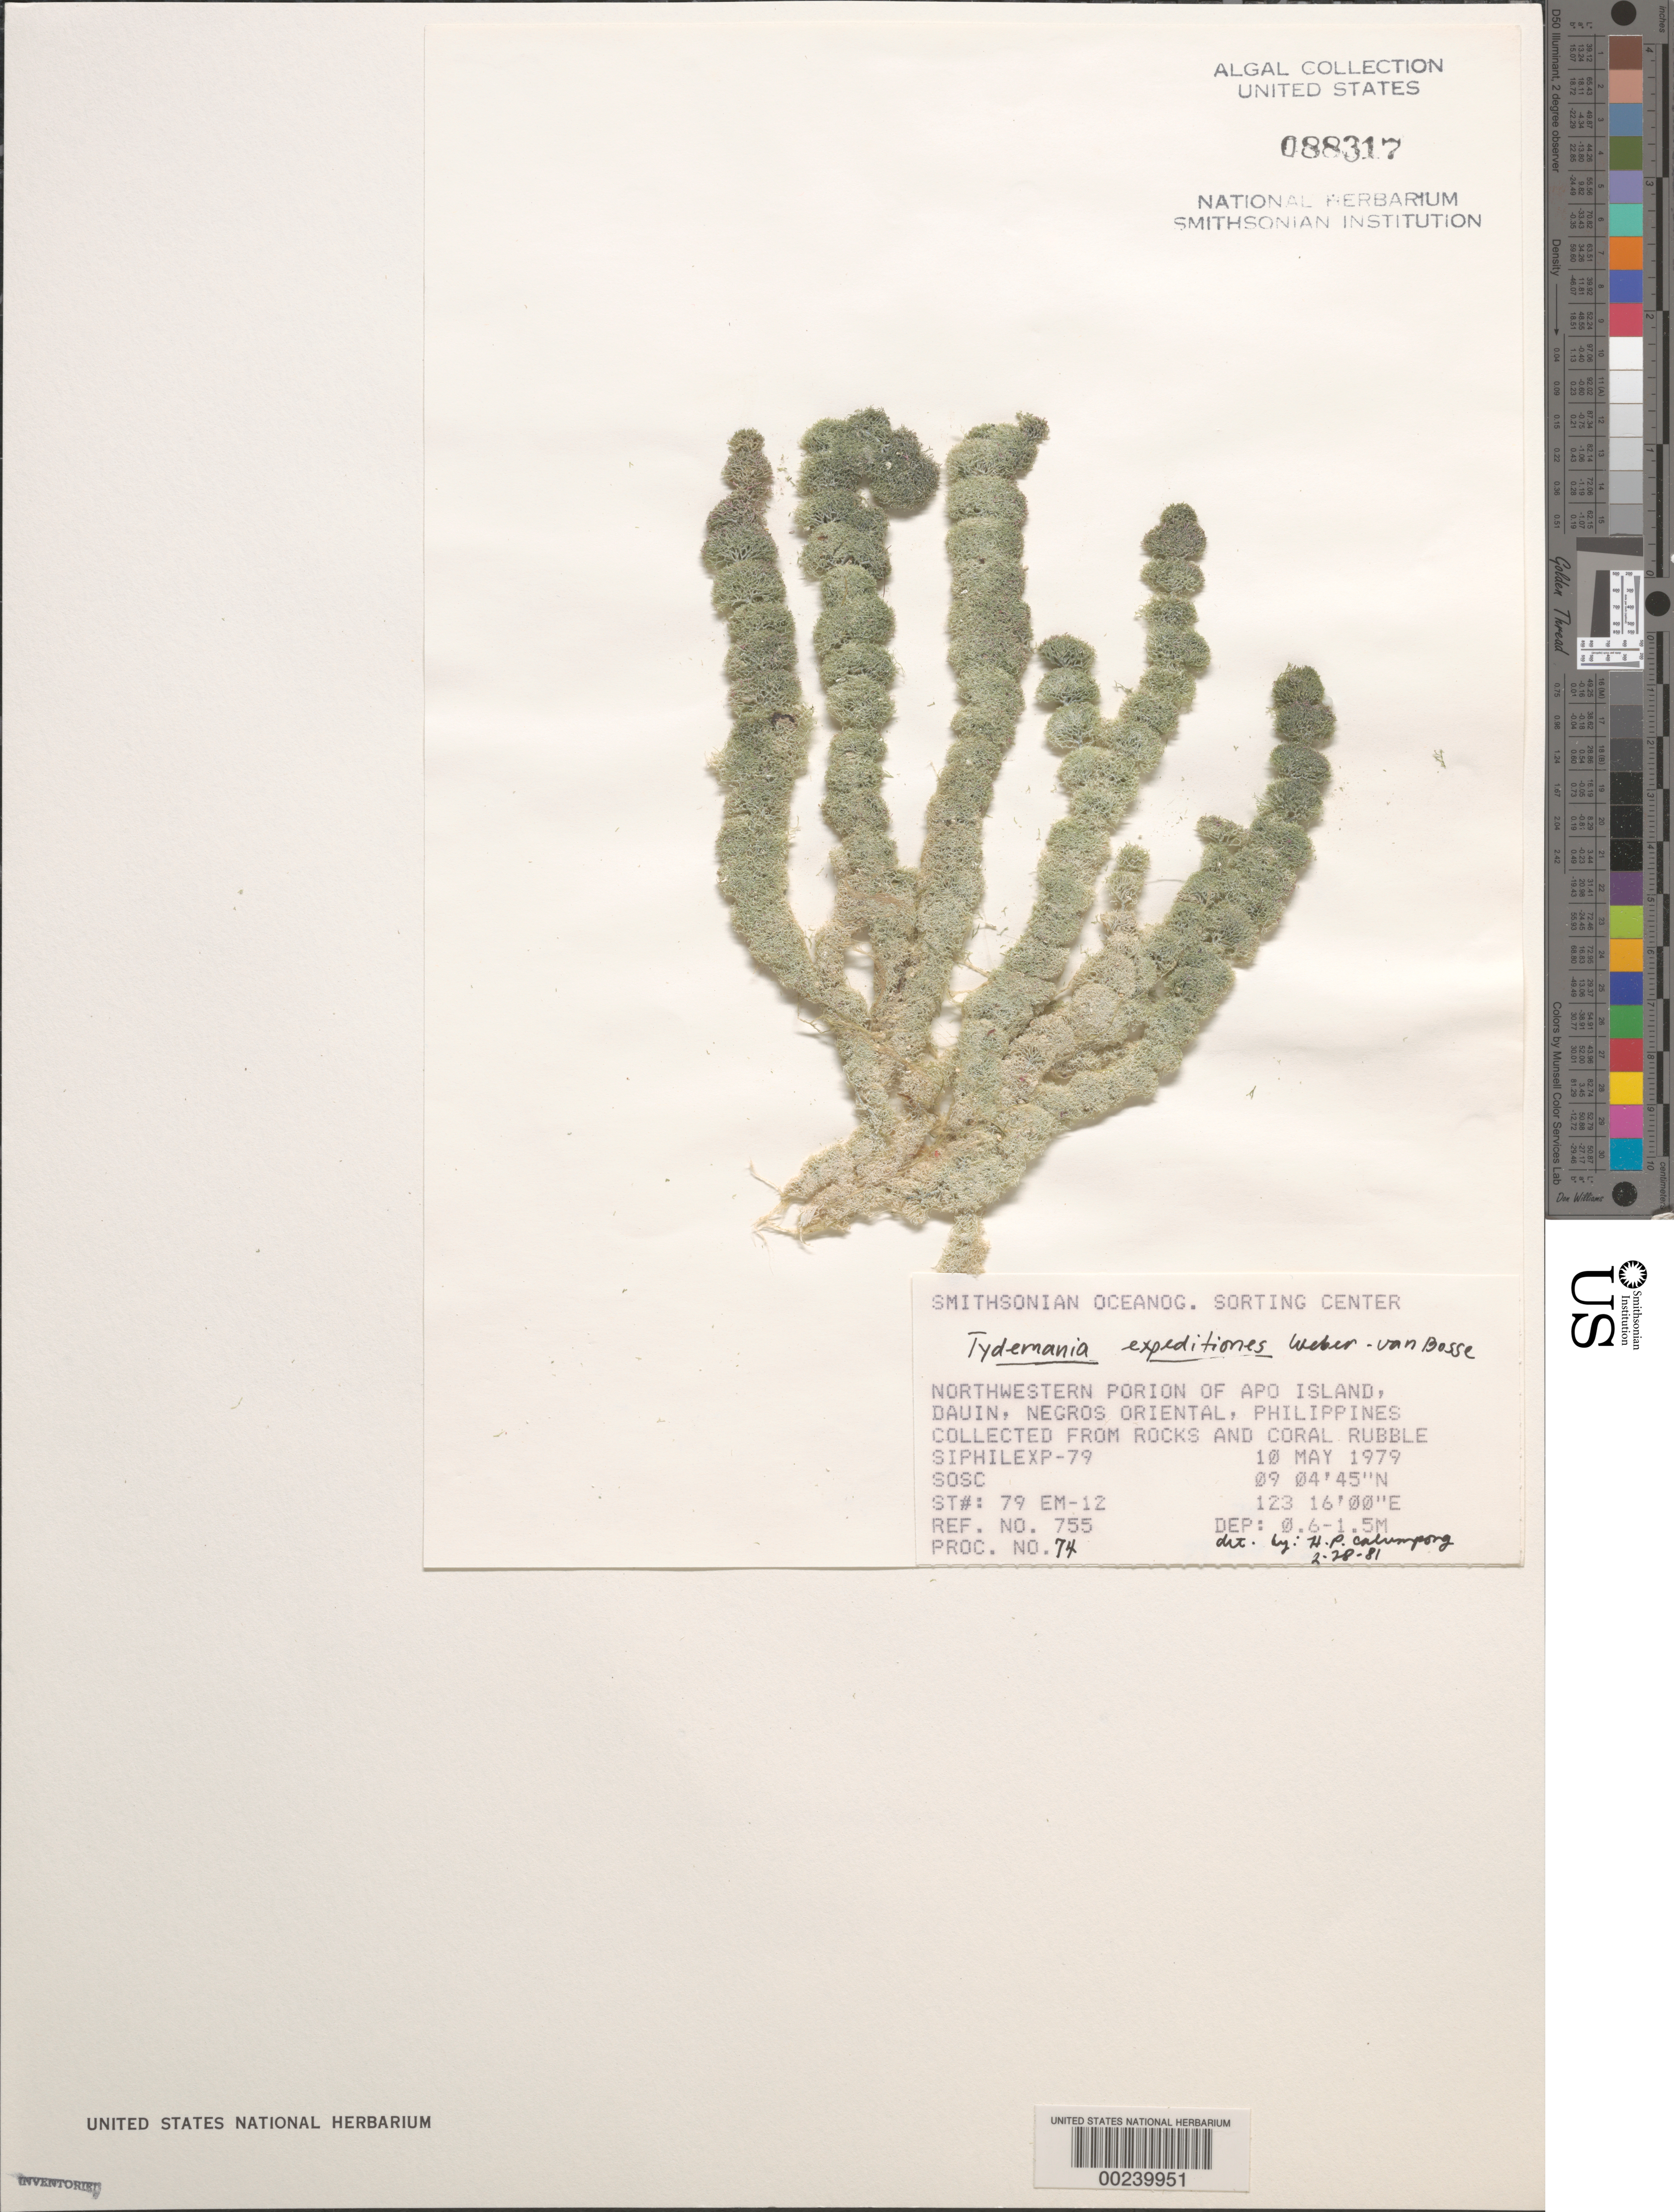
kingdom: Plantae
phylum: Chlorophyta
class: Ulvophyceae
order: Bryopsidales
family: Udoteaceae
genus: Tydemania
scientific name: Tydemania expeditionis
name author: Weber Bosse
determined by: Calumpong, H. P.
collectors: SOSC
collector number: Station 79 Em-12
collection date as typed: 10 May 1979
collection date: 1979-05-10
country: Philippines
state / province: Central Visayas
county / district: Negros Oriental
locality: Apo island, dauin, negros oriental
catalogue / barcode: US 88317